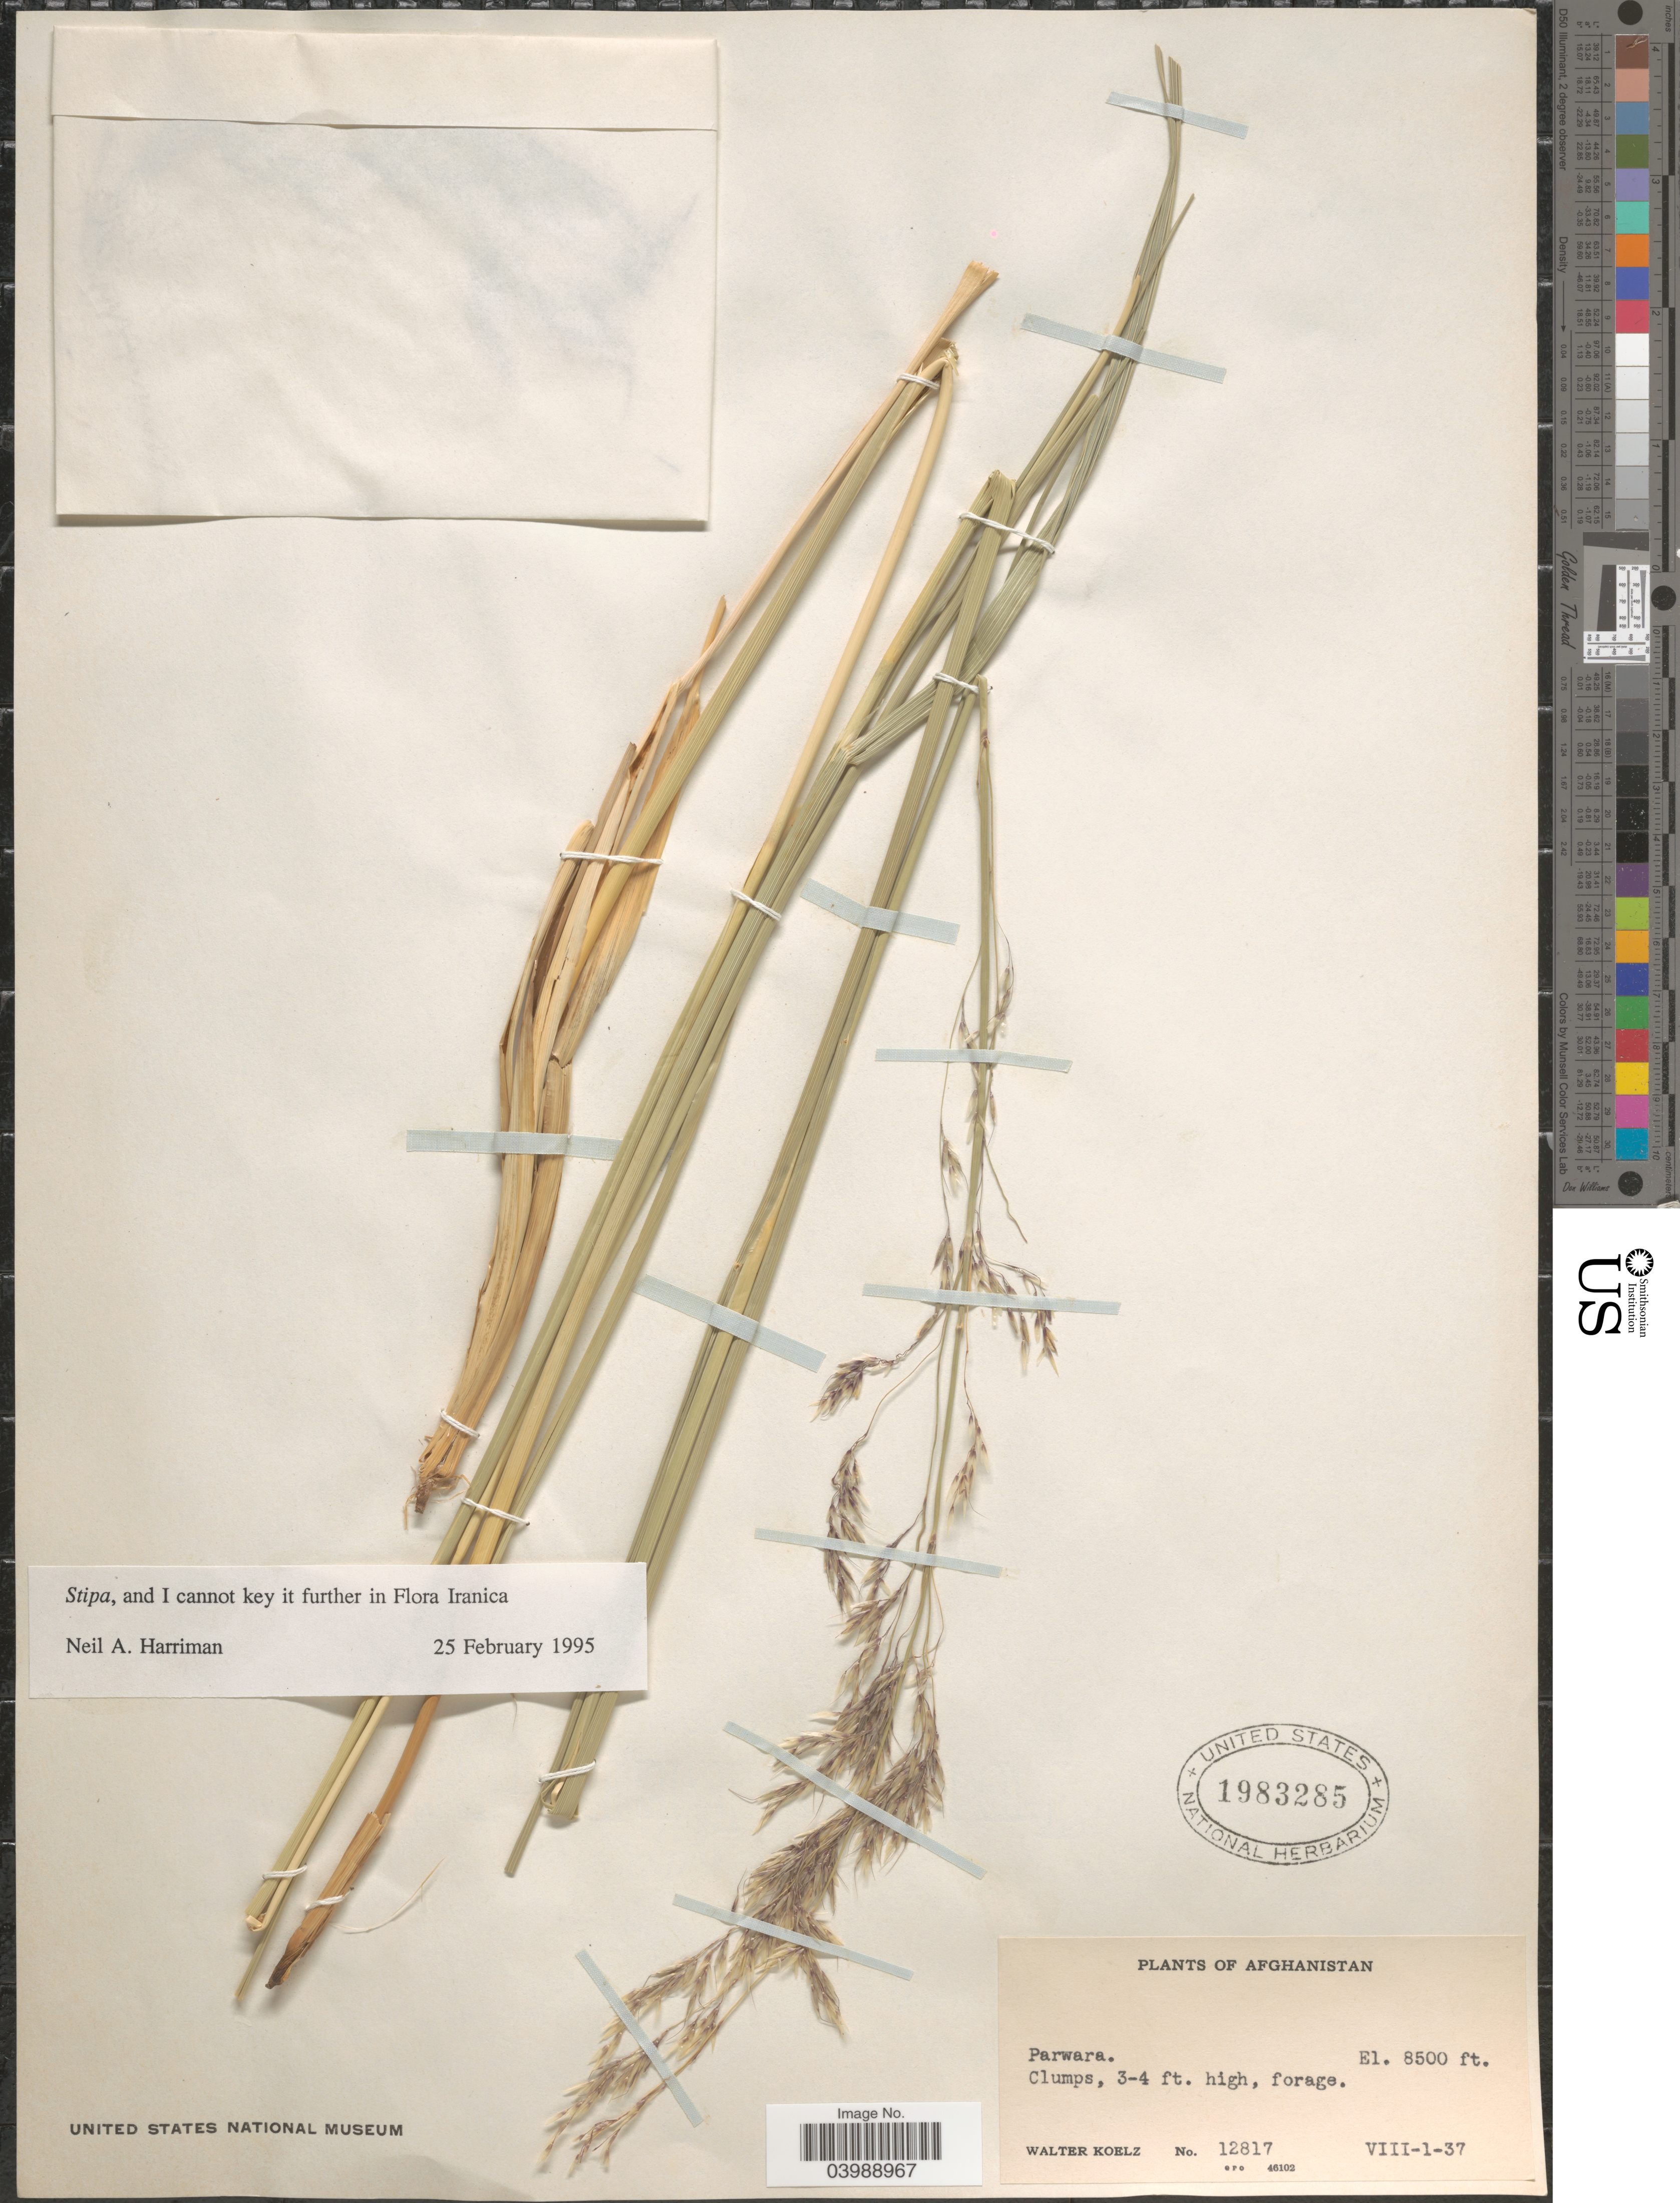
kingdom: Plantae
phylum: Tracheophyta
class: Liliopsida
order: Poales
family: Poaceae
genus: Achnatherum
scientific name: Achnatherum sp.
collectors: W. N. Koelz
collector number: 12817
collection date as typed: Transcribed d/m/y: 1/8/37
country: Afghanistan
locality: Parwara.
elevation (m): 2591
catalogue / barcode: US 1983285